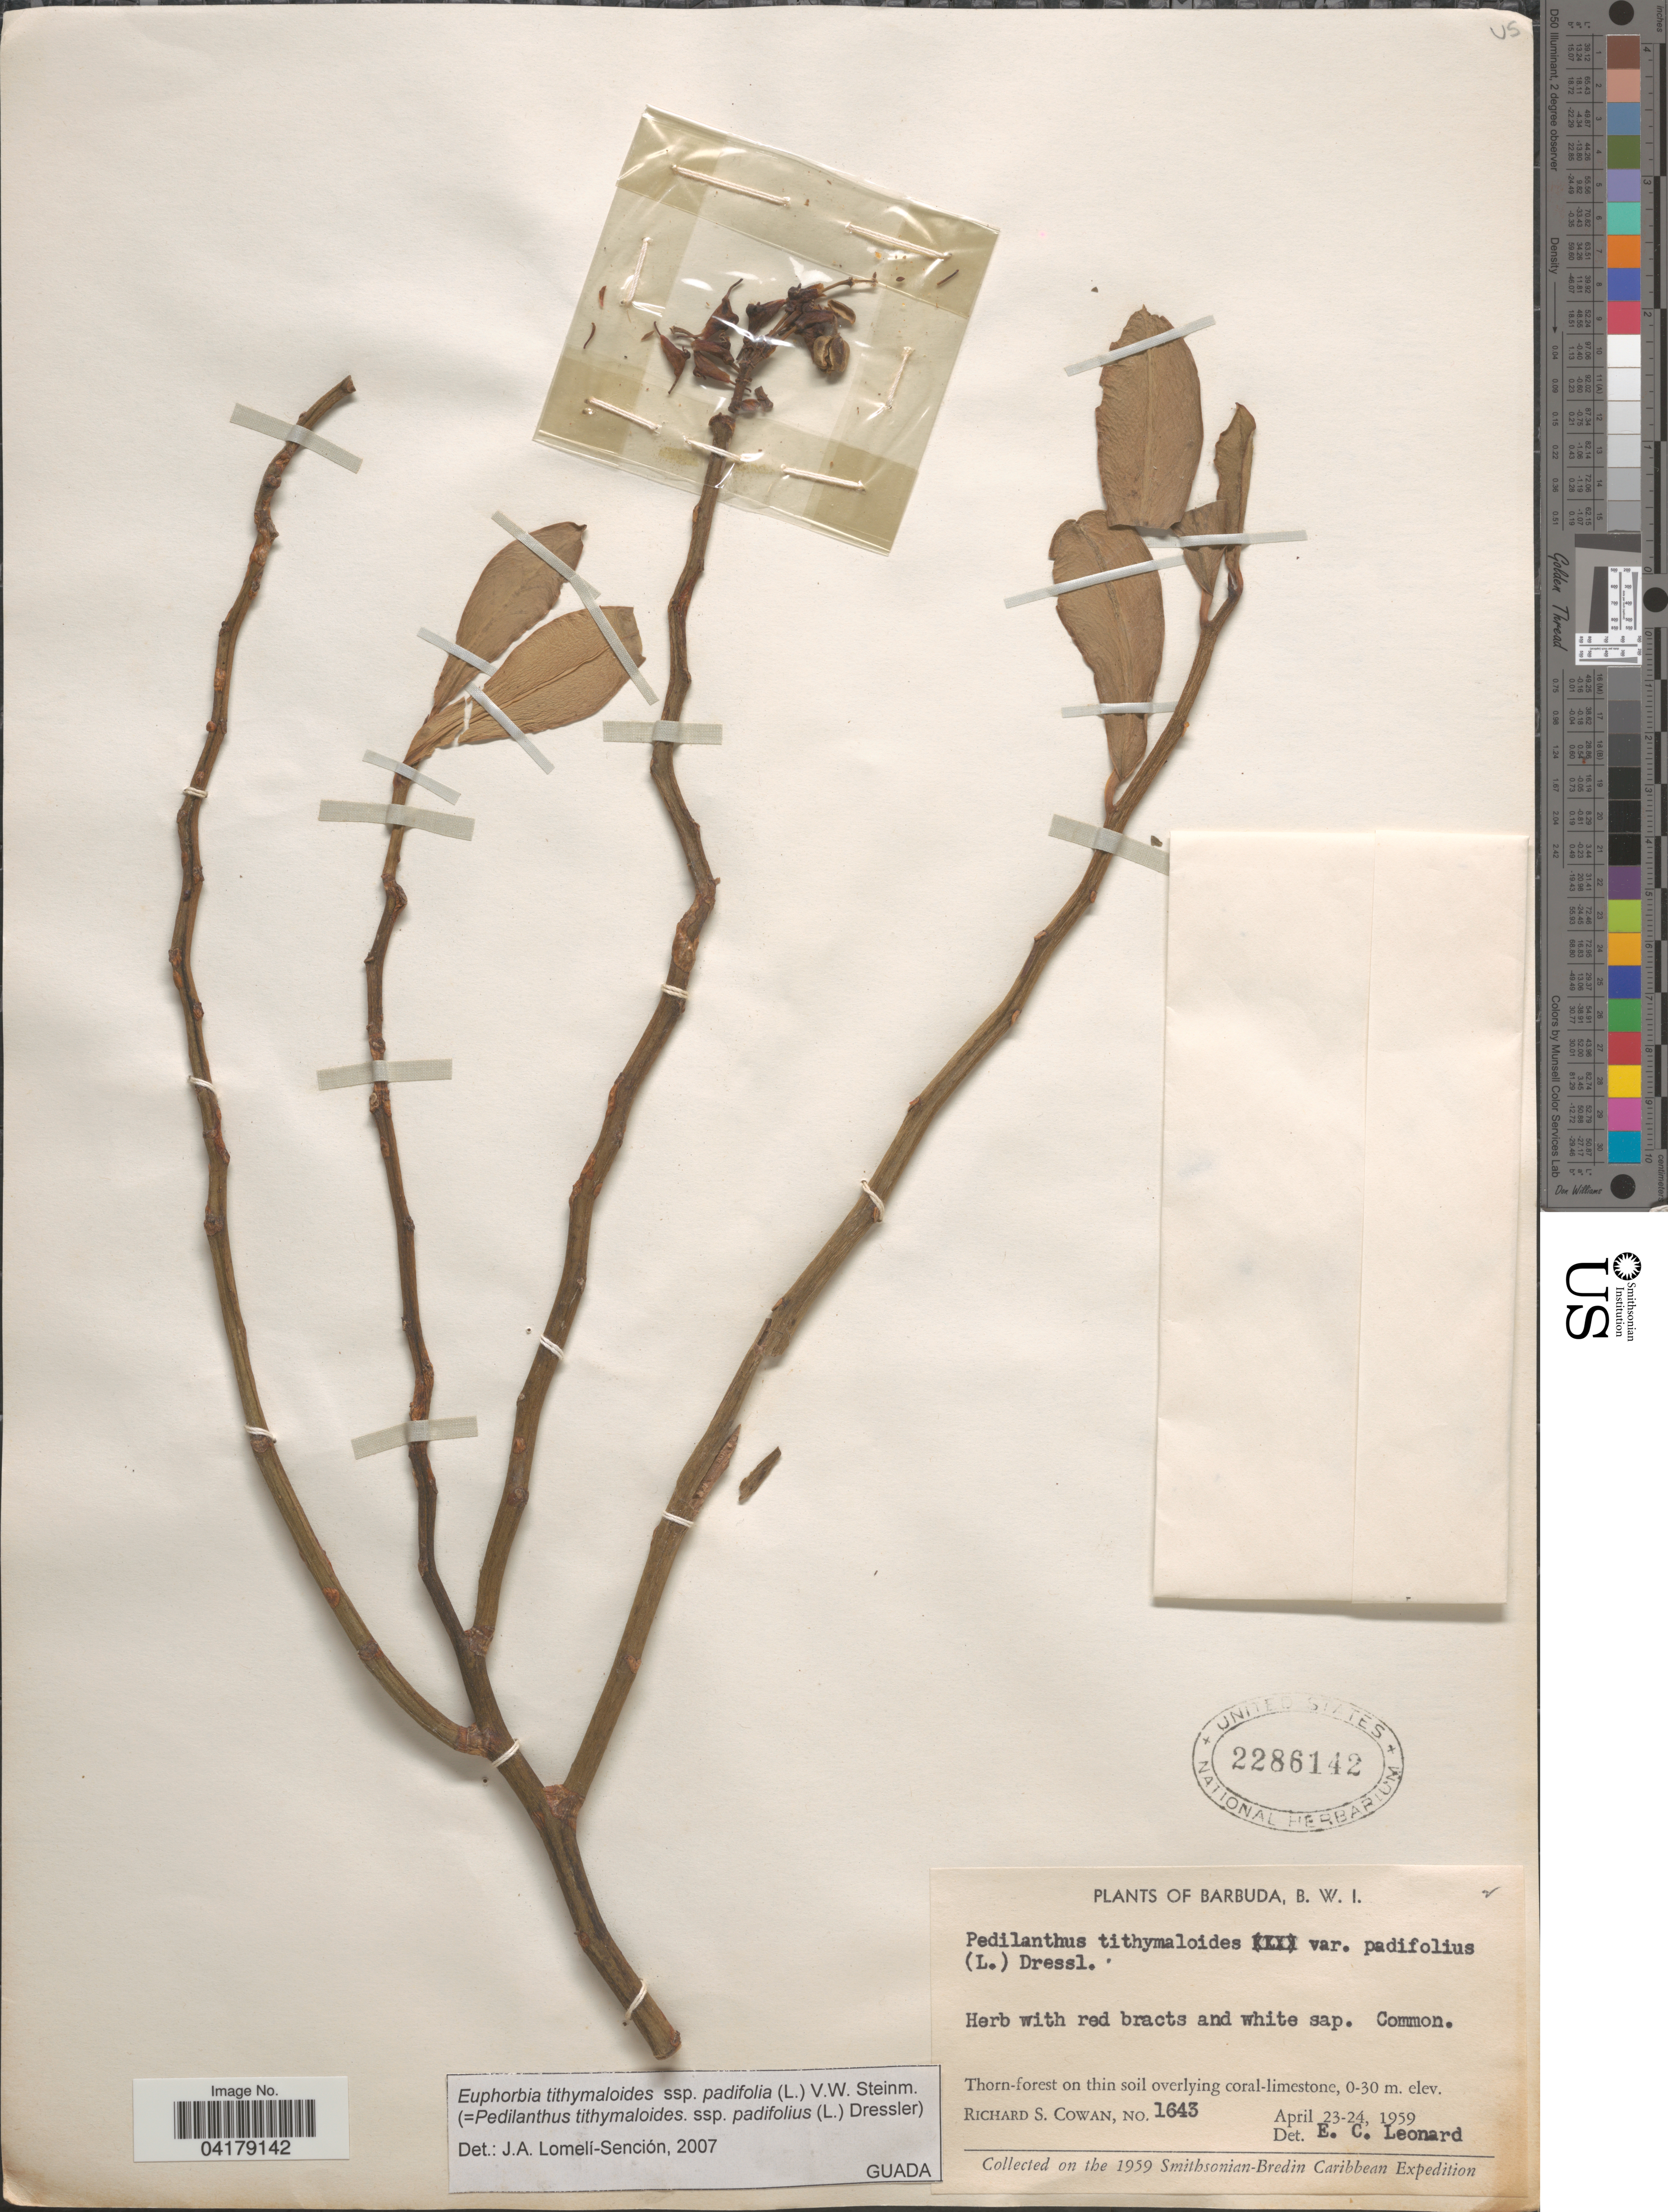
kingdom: Plantae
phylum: Tracheophyta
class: Magnoliopsida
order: Malpighiales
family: Euphorbiaceae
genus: Euphorbia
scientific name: Euphorbia tithymaloides subsp. padifolia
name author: (L.) V.W. Steinm.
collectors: R. S. Cowan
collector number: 1643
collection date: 1959-04-23/1959-04-24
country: Antigua and Barbuda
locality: Barbuda, B. W. I. 1959 Smithsonian-Bredin Caribbean Expedition.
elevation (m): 0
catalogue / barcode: US 2286142